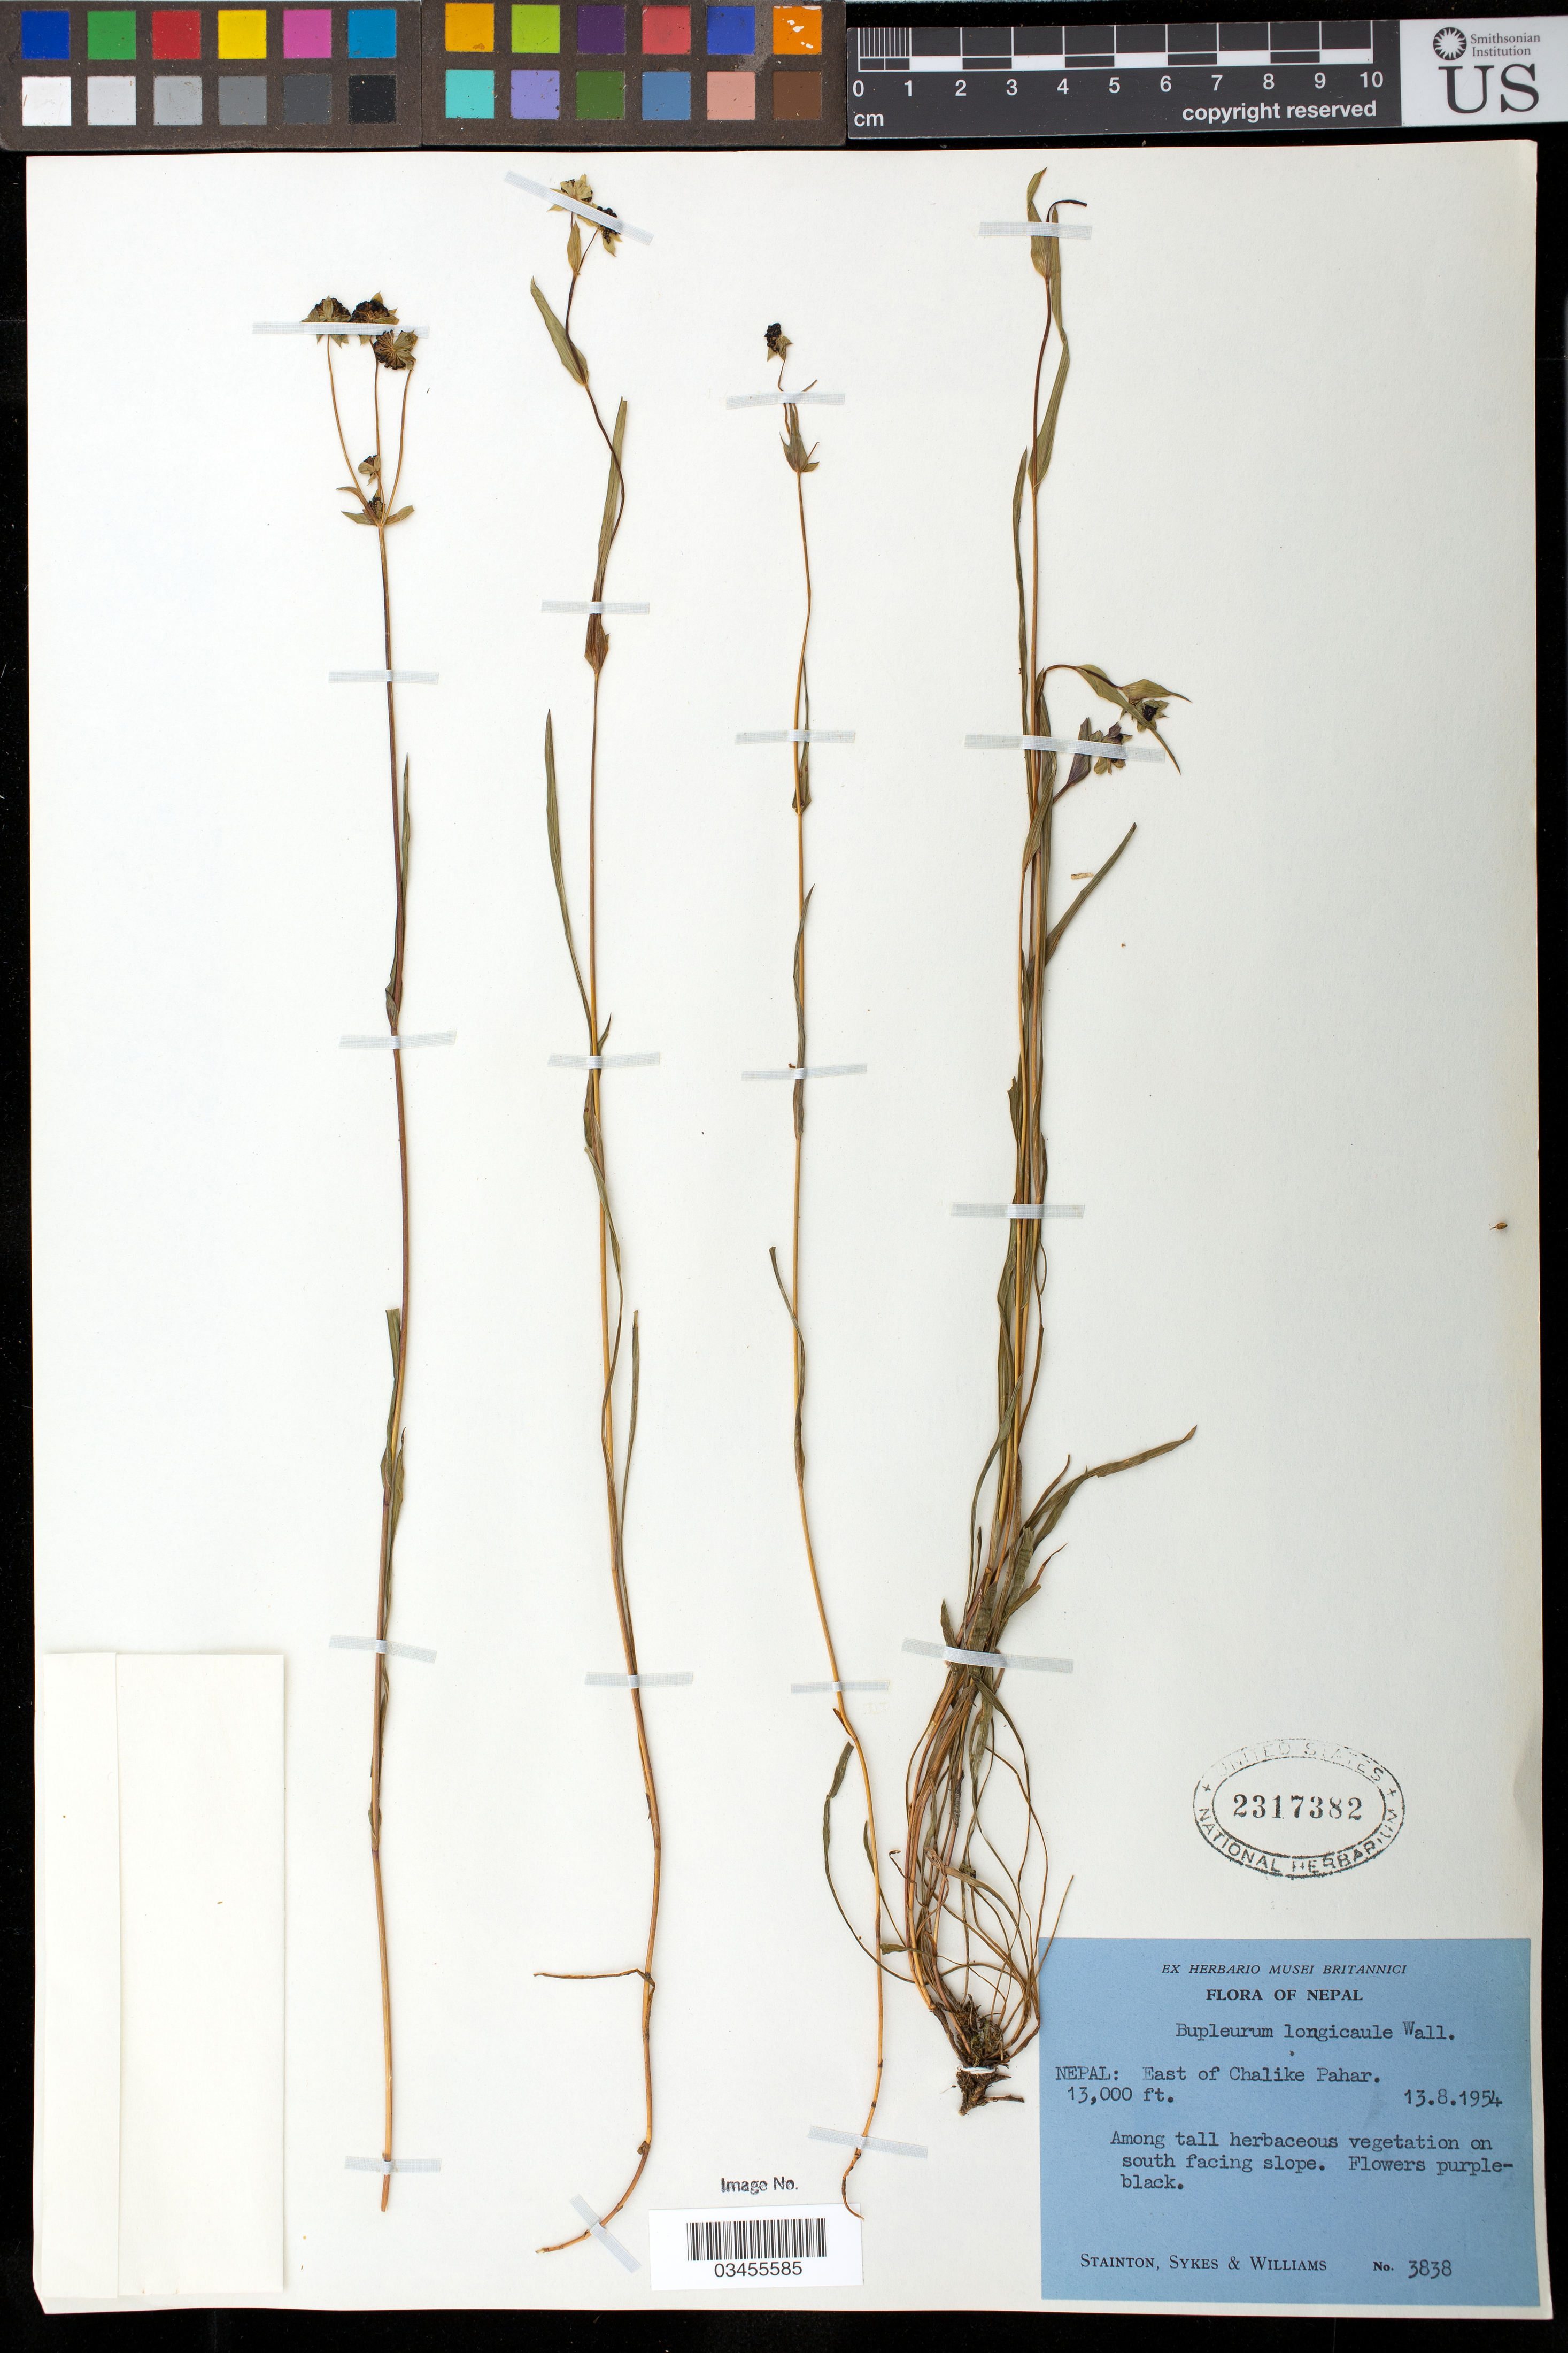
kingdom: Plantae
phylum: Tracheophyta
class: Magnoliopsida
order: Apiales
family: Apiaceae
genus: Bupleurum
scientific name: Bupleurum longicaule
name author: Wall ex DC.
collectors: -. Stainton, Sykes, -- & -- Williams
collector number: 3838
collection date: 1954-08-13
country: Nepal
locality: East of Chalike Pahar.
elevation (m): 3962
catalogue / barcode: US 2317382